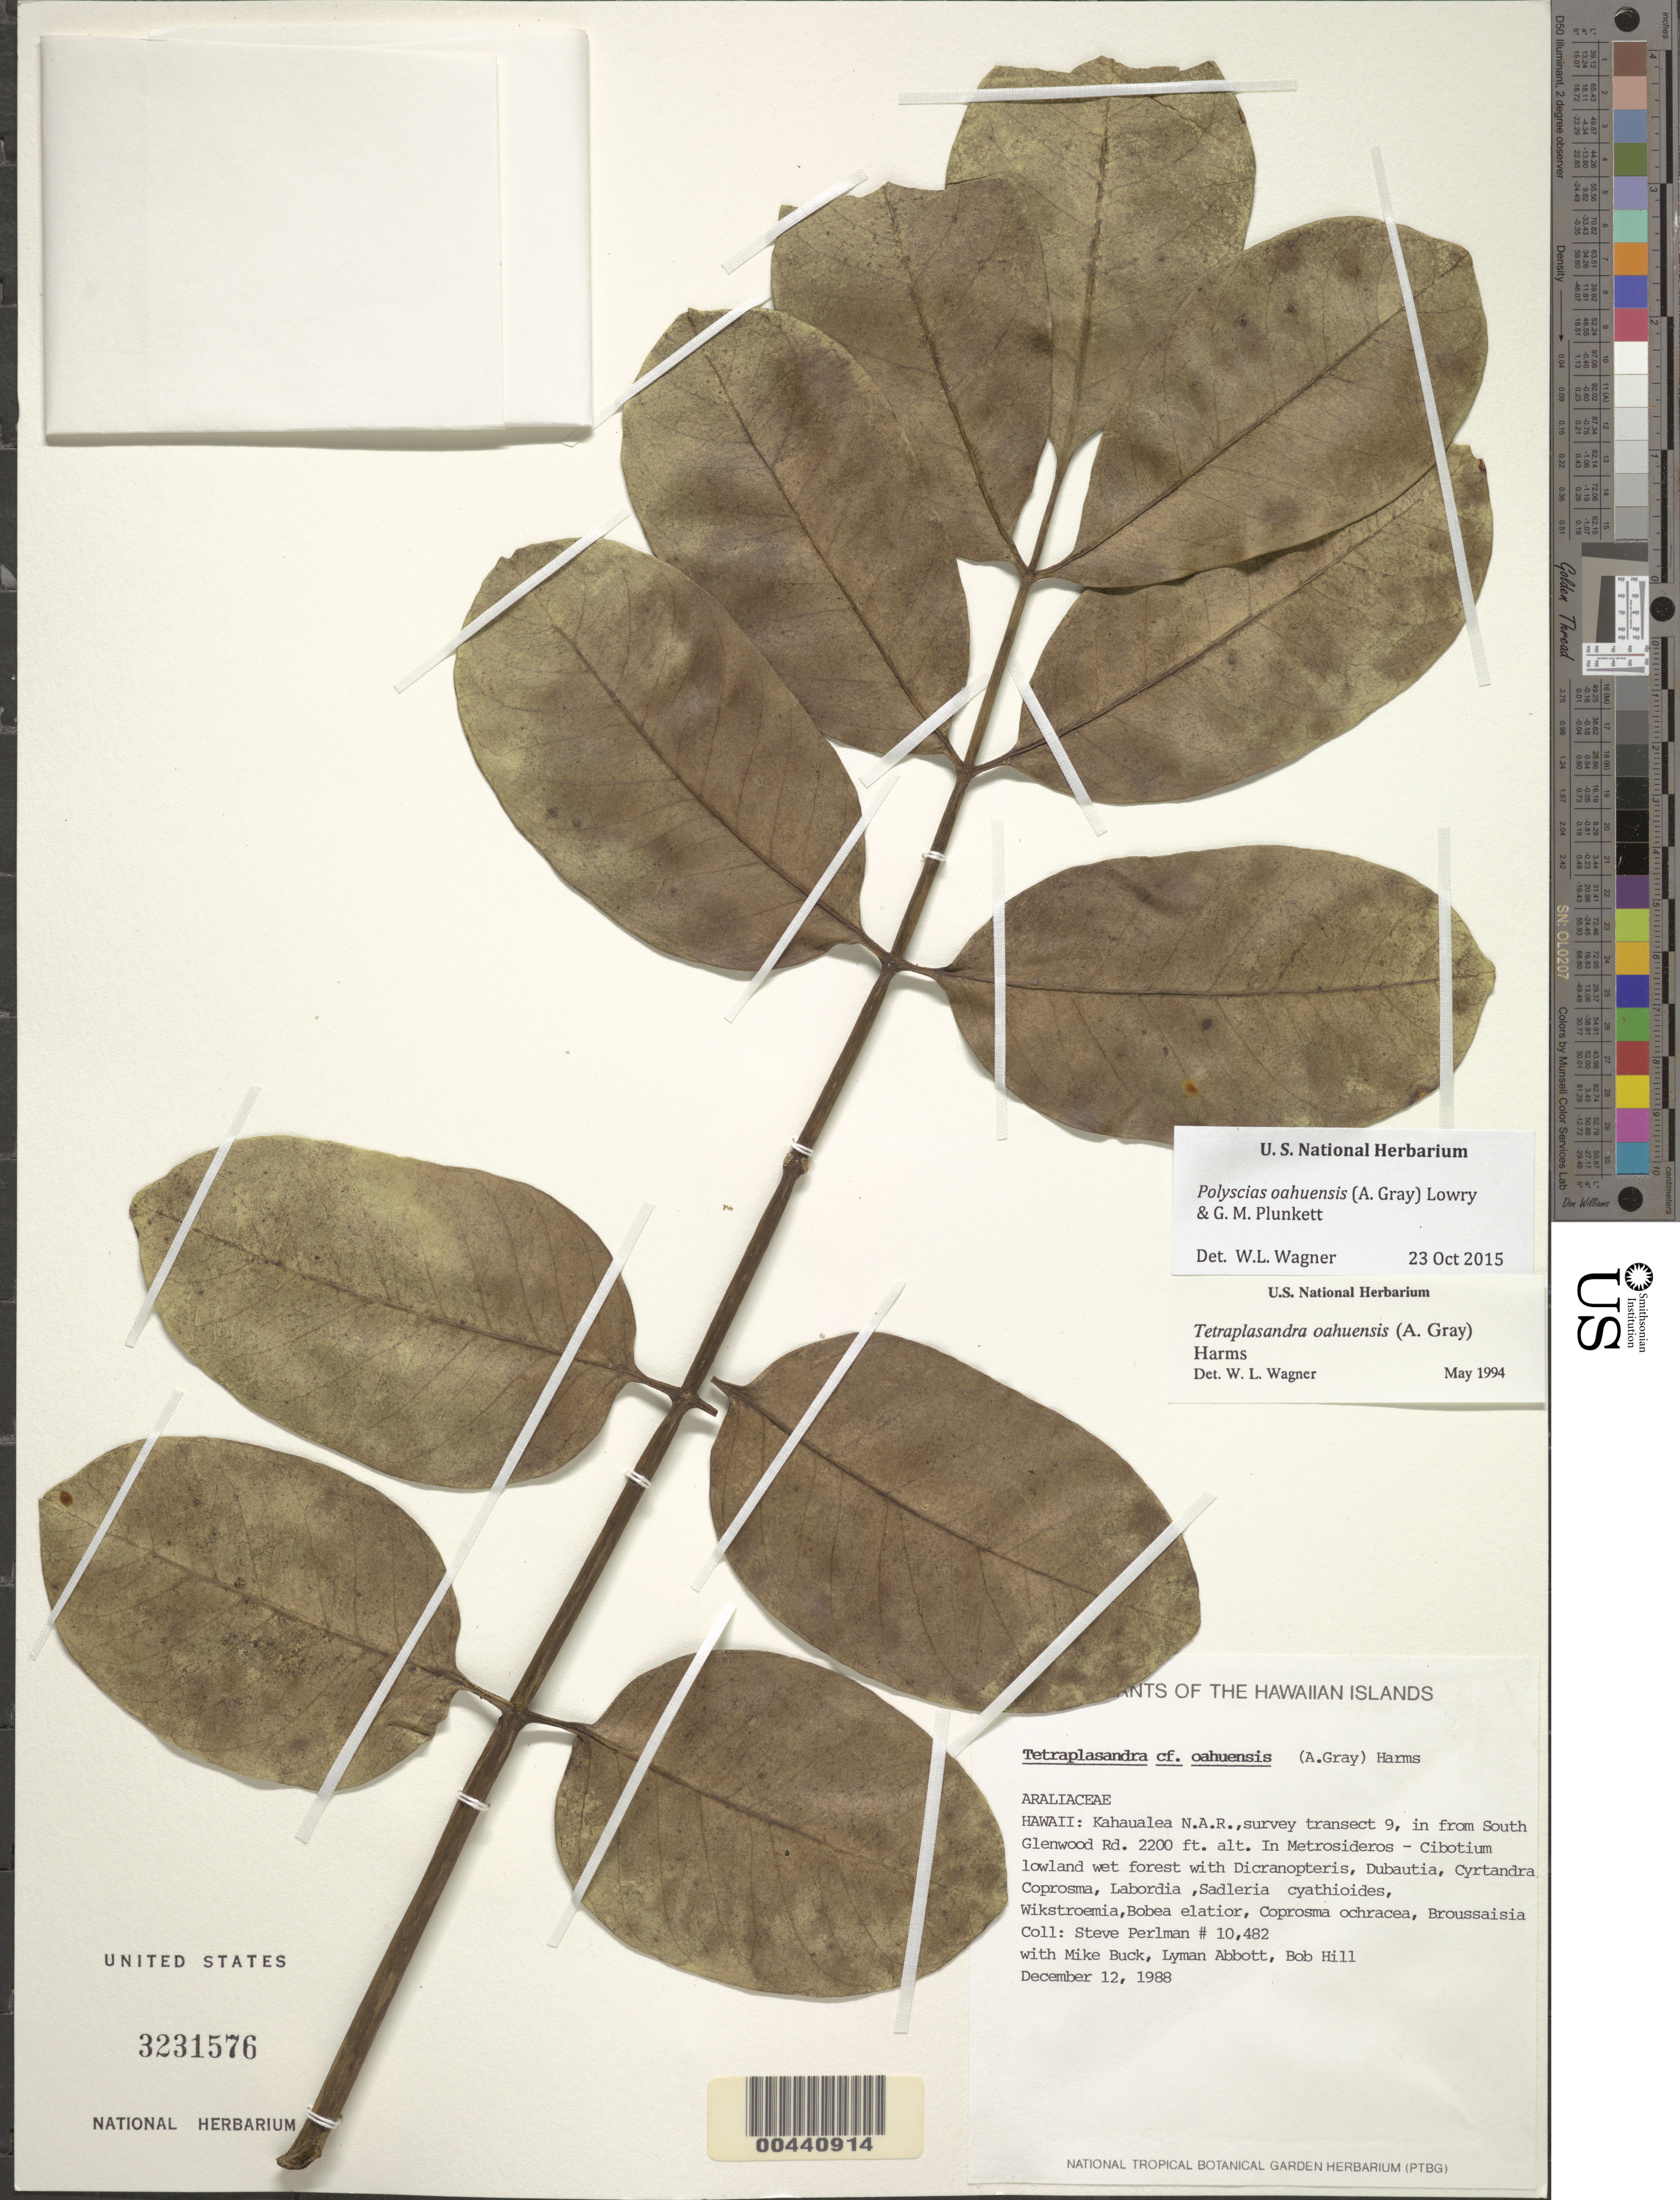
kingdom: Plantae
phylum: Tracheophyta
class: Magnoliopsida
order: Apiales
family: Araliaceae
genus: Polyscias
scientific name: Polyscias oahuensis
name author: (A. Gray) Lowry & G. M. Plunkett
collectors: S. P. Perlman, M. Buck, L. Abbott & B. Hill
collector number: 10482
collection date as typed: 12 Dec 1988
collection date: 1988-12-12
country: United States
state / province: Hawaii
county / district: Hawaii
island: Hawaii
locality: Kahaualea N.A.R., survey transect 9, in from South Glenwood Rd.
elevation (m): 671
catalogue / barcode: US 3231576